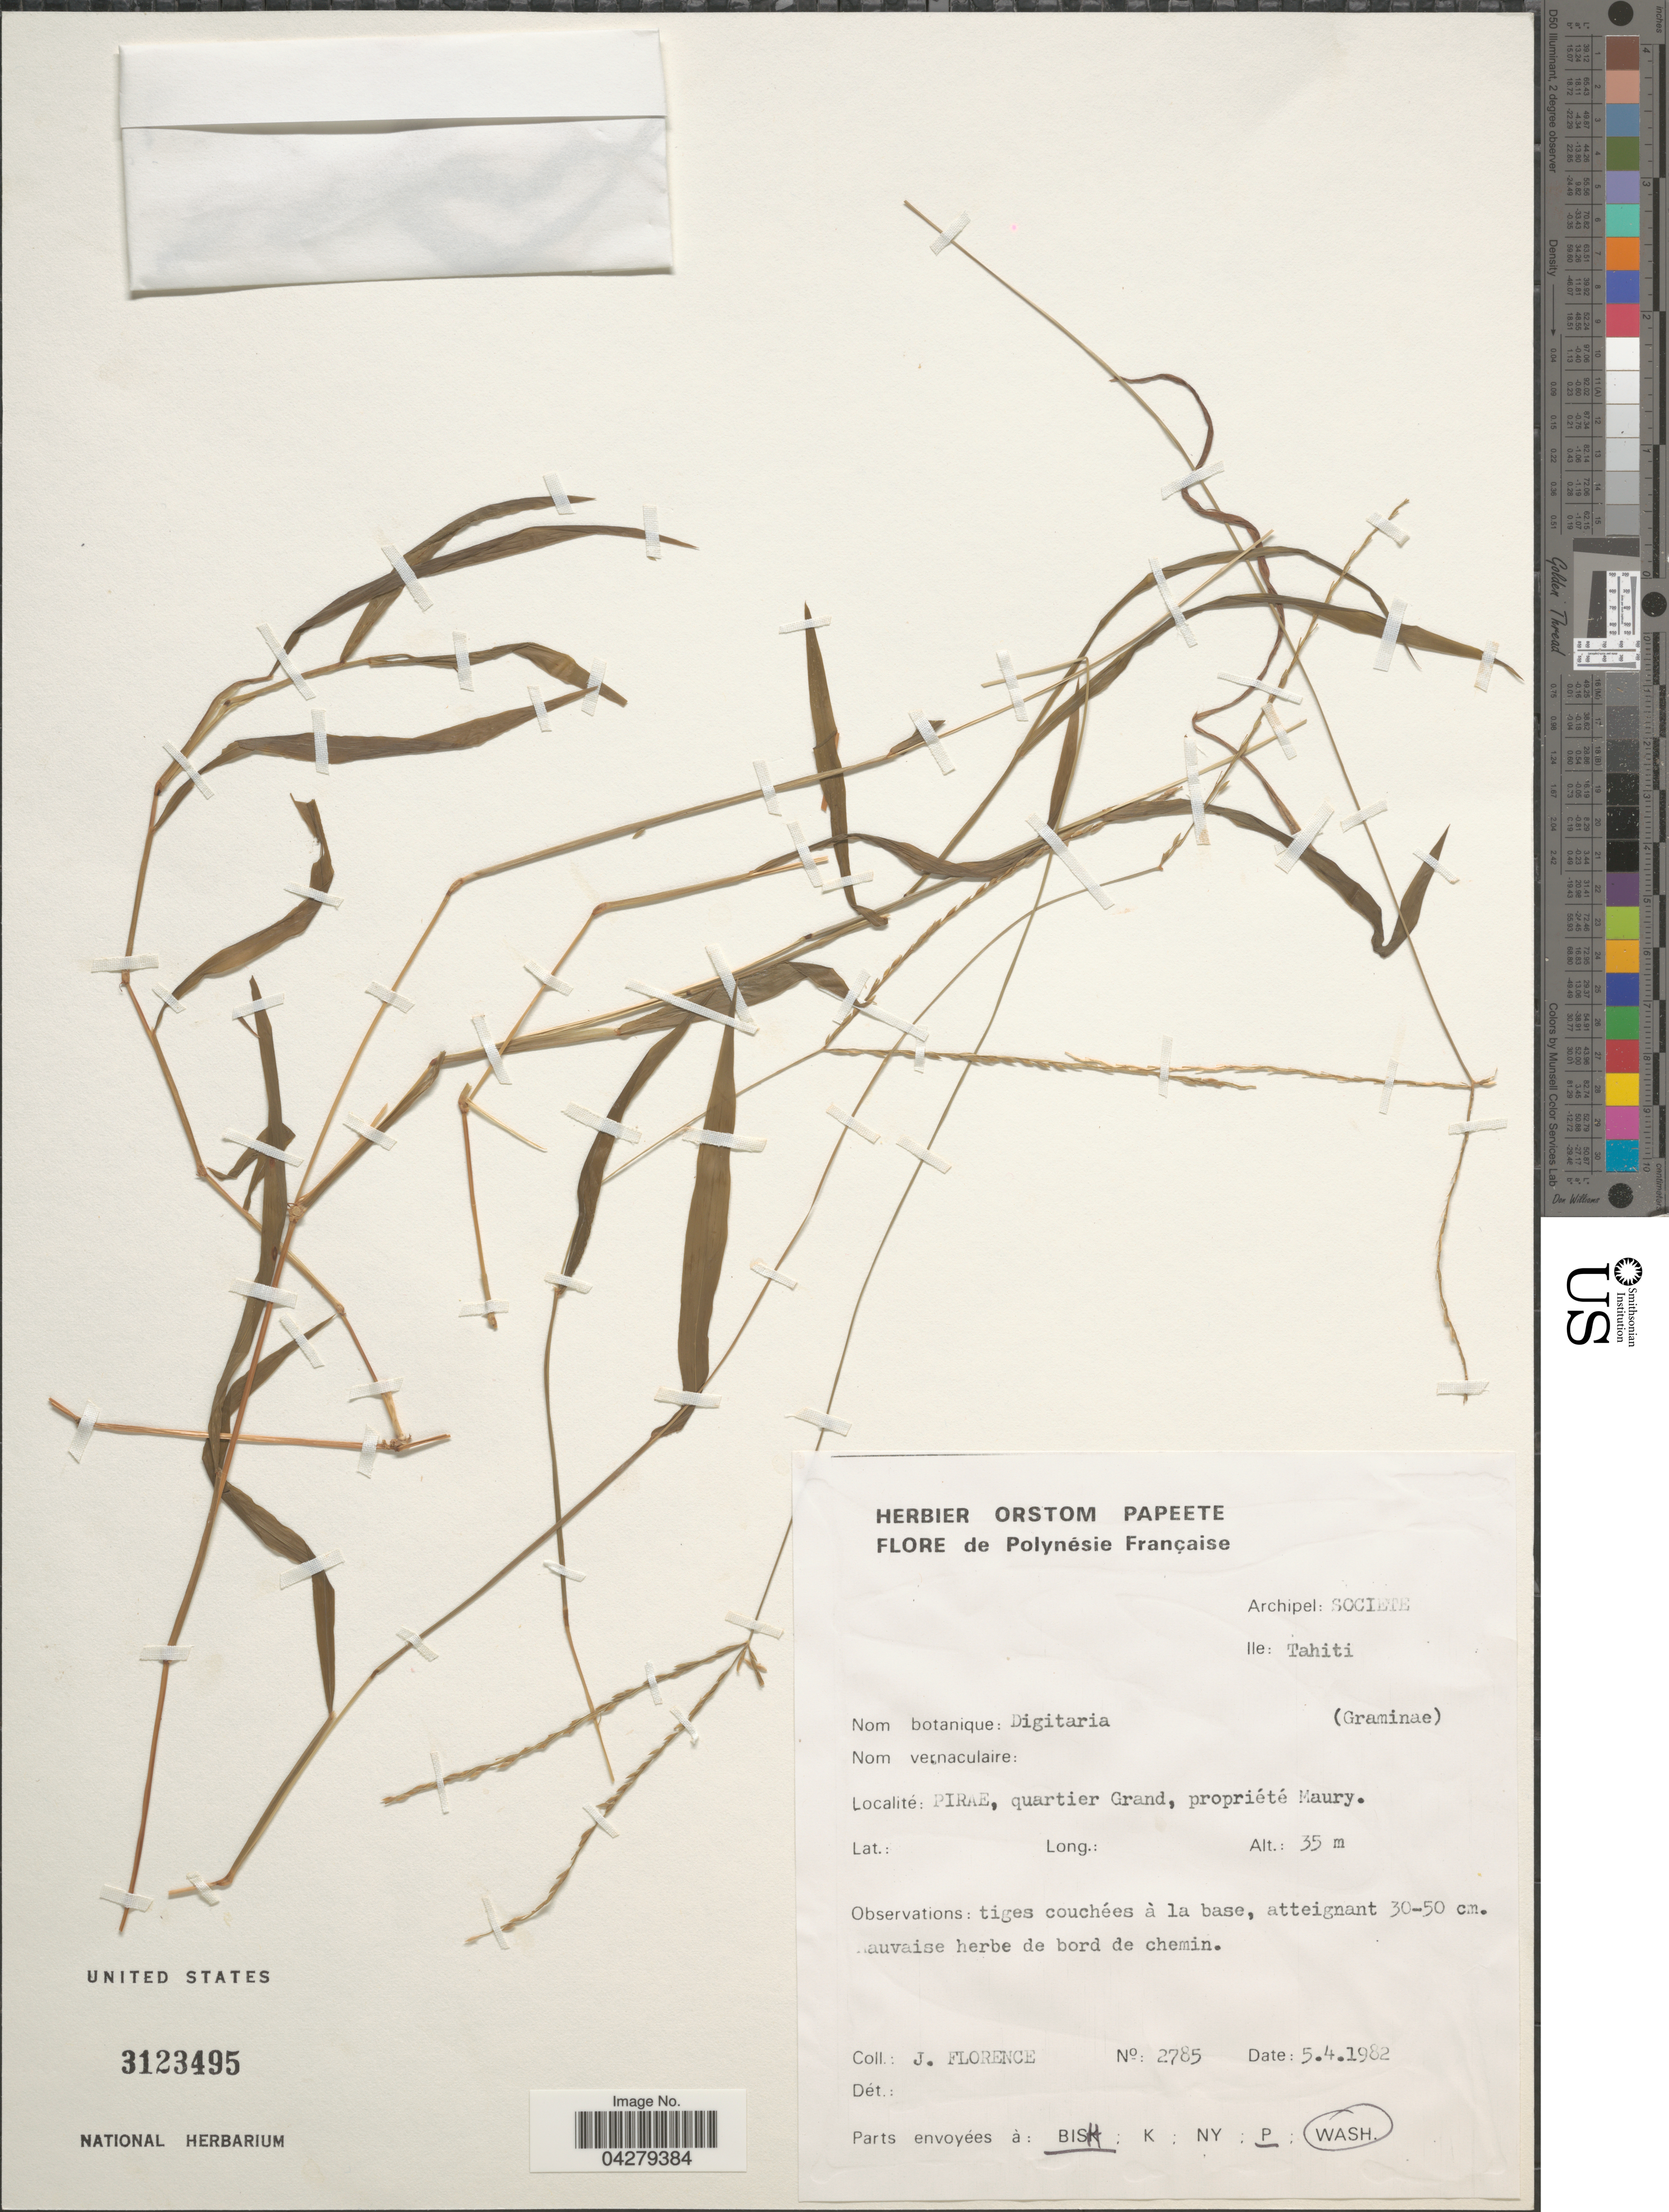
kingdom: Plantae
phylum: Tracheophyta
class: Liliopsida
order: Poales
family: Poaceae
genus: Digitaria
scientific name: Digitaria sp.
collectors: J. Florence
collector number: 2785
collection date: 1982-04-05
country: French Polynesia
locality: Polynésie Française. Archipel: Societe. Ile: Tahiti. Pirae, quartier Grand, propriété Maury.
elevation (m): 35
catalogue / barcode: US 3123495